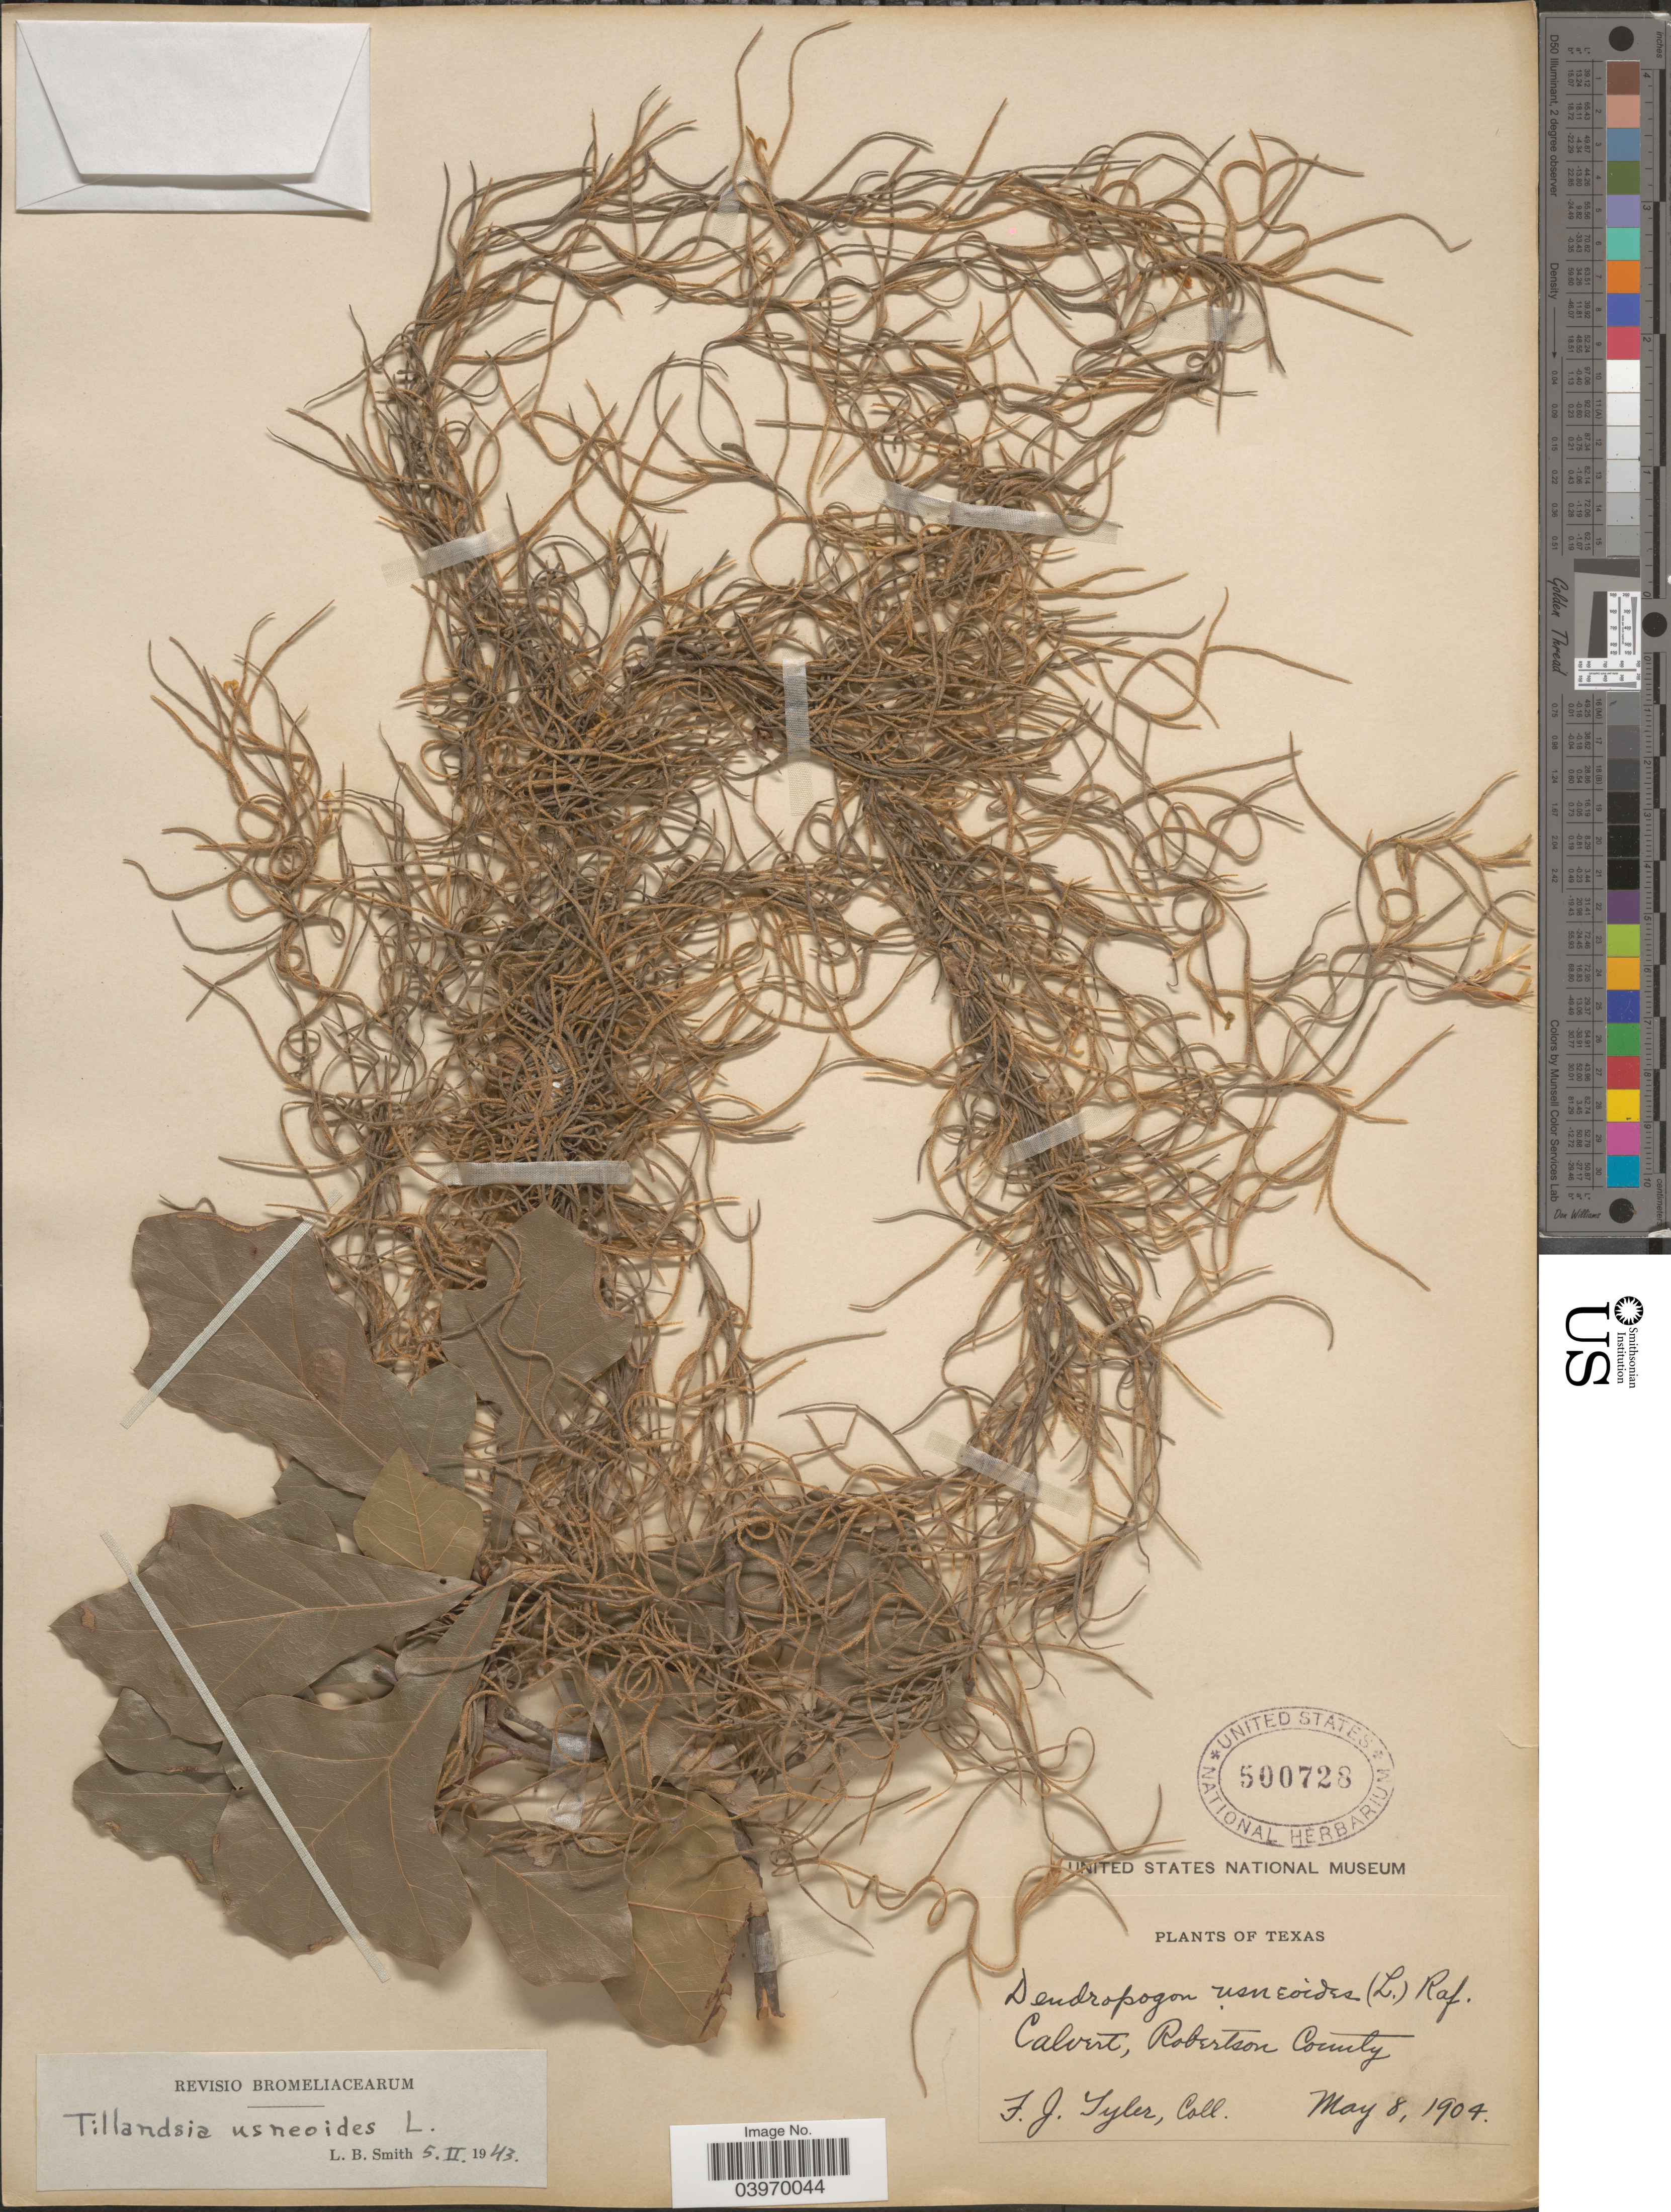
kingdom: Plantae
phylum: Tracheophyta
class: Liliopsida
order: Poales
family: Bromeliaceae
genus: Tillandsia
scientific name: Tillandsia usneoides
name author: (L.) L.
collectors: F. Tyler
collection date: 1904-05-08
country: United States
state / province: Texas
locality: Calvert, Robertson County.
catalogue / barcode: US 500728